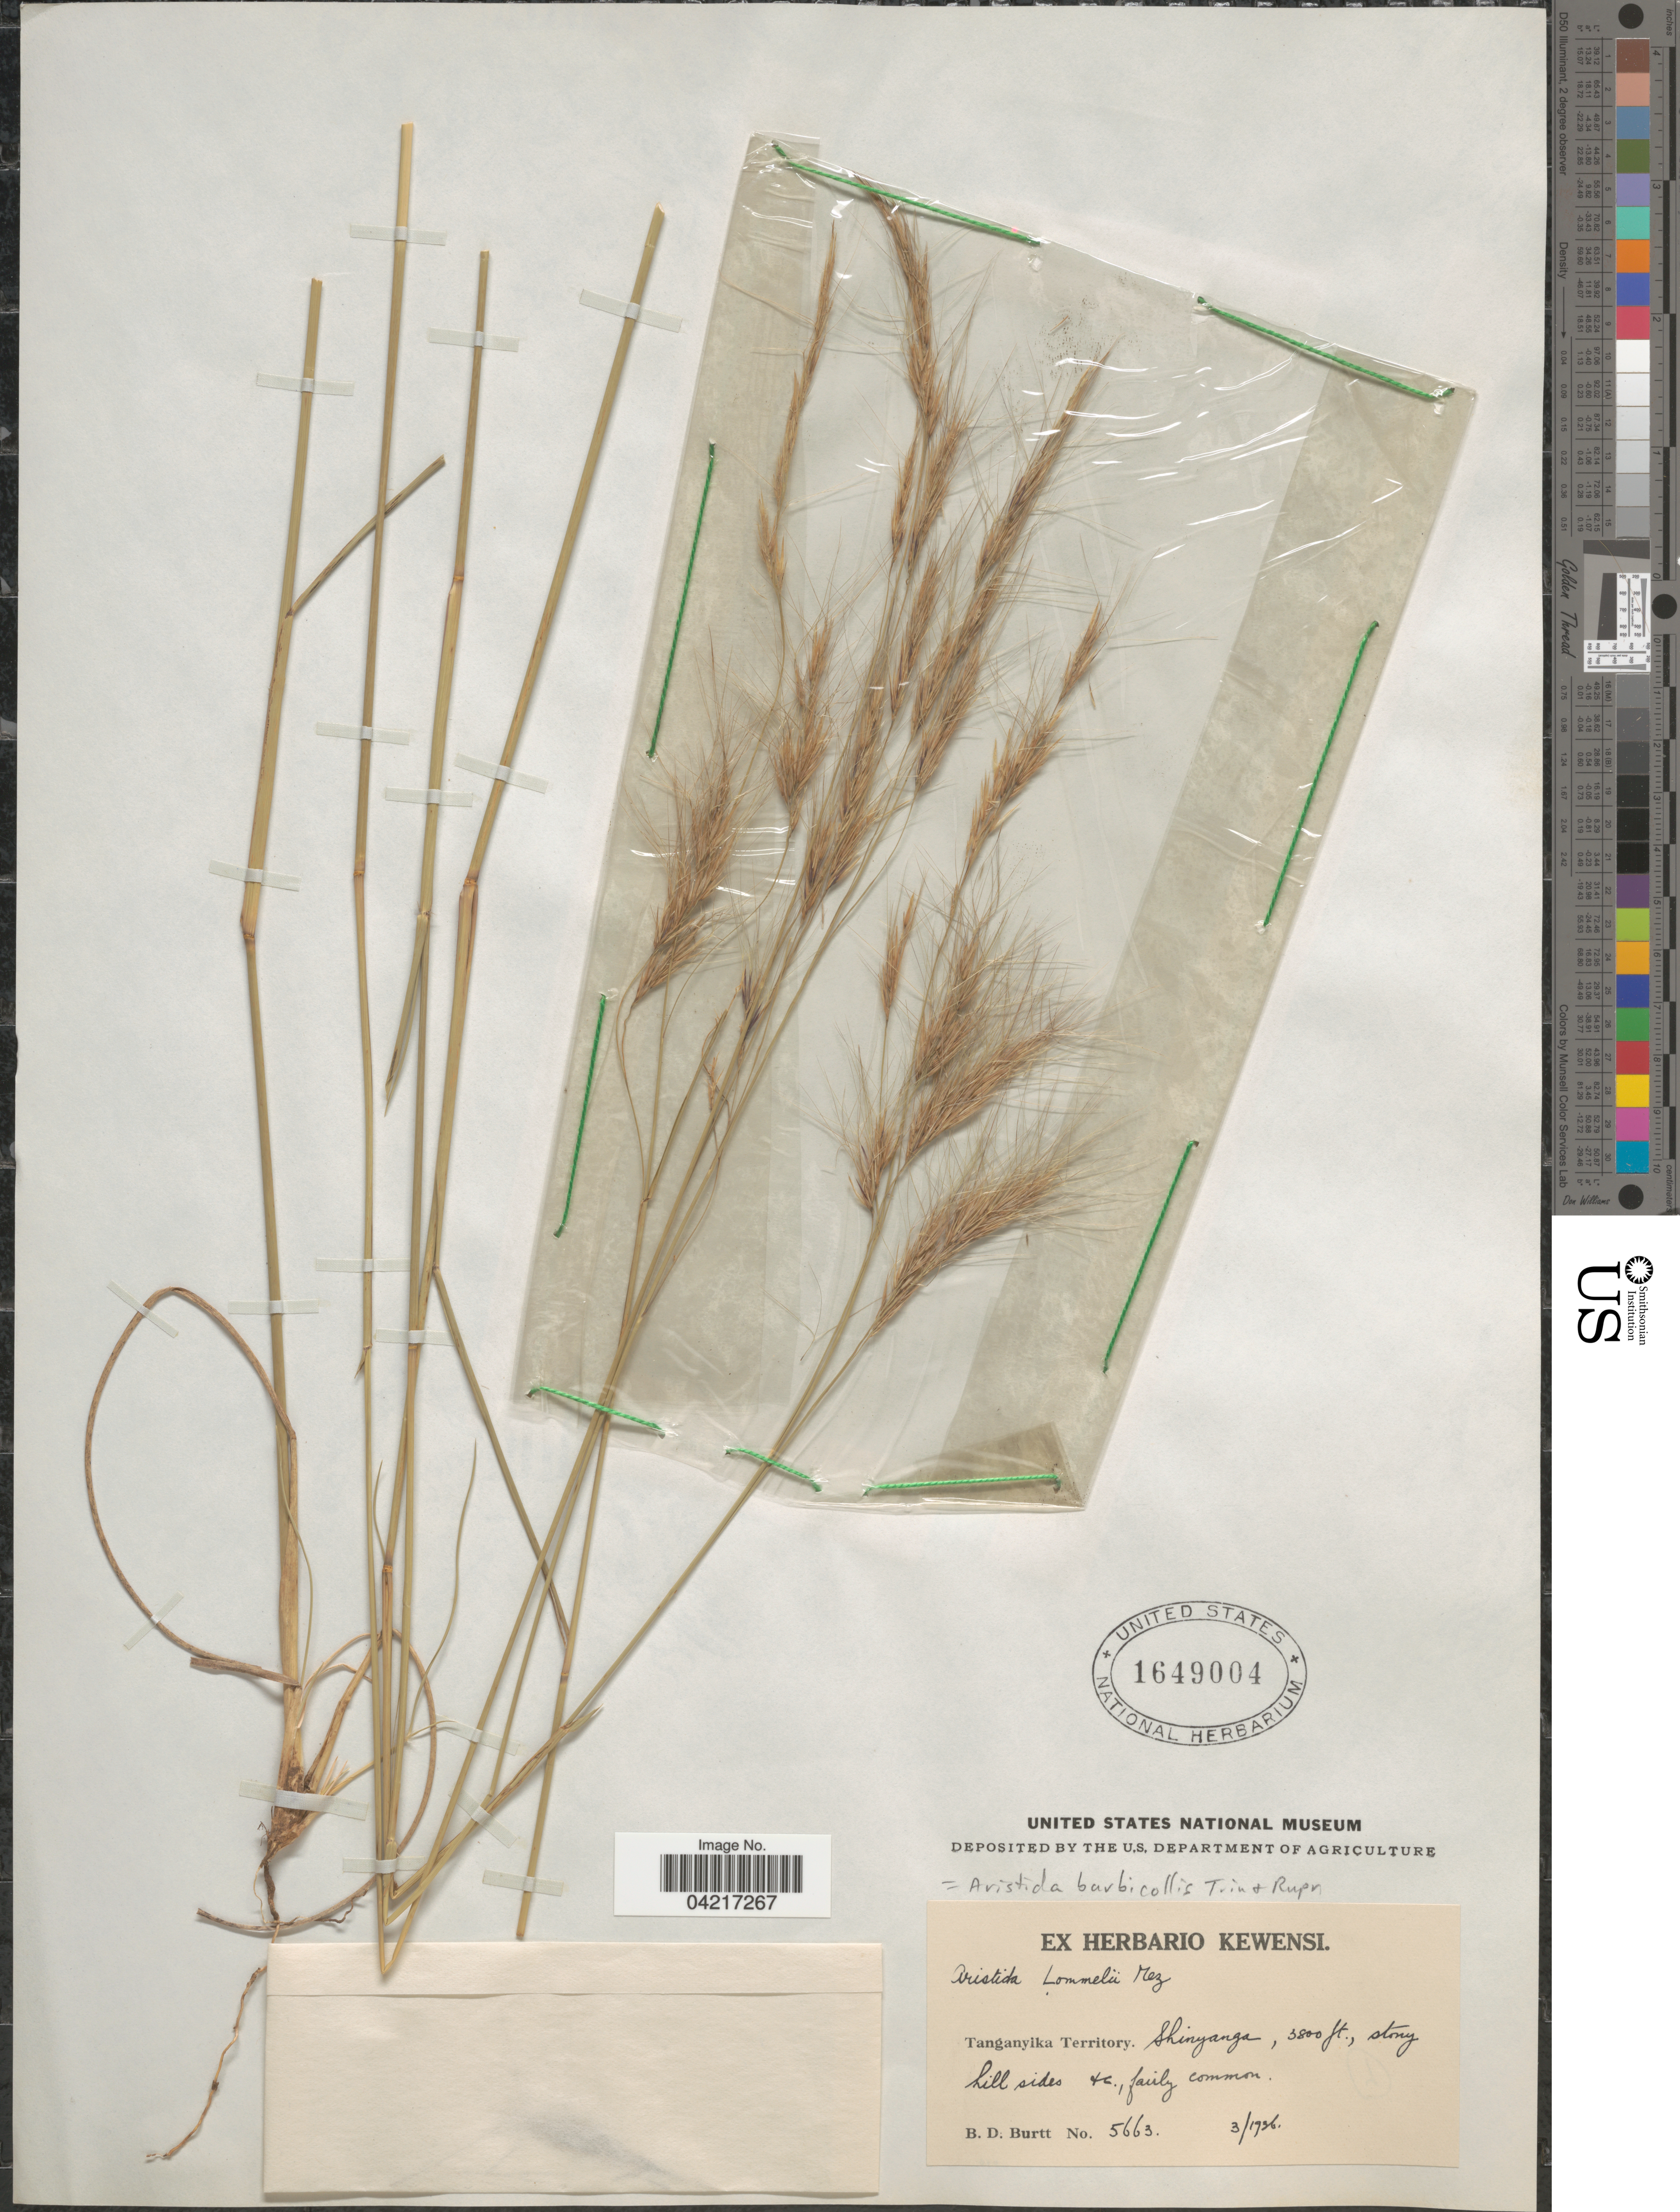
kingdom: Plantae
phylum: Tracheophyta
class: Liliopsida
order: Poales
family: Poaceae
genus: Aristida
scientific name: Aristida barbicollis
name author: Trin. & Rupr.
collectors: B. D. Burtt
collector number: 5663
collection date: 1936-03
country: Tanzania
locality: Tanganyika Territory: Shinyanga, stony hill sides.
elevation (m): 1158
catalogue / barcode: US 1649004